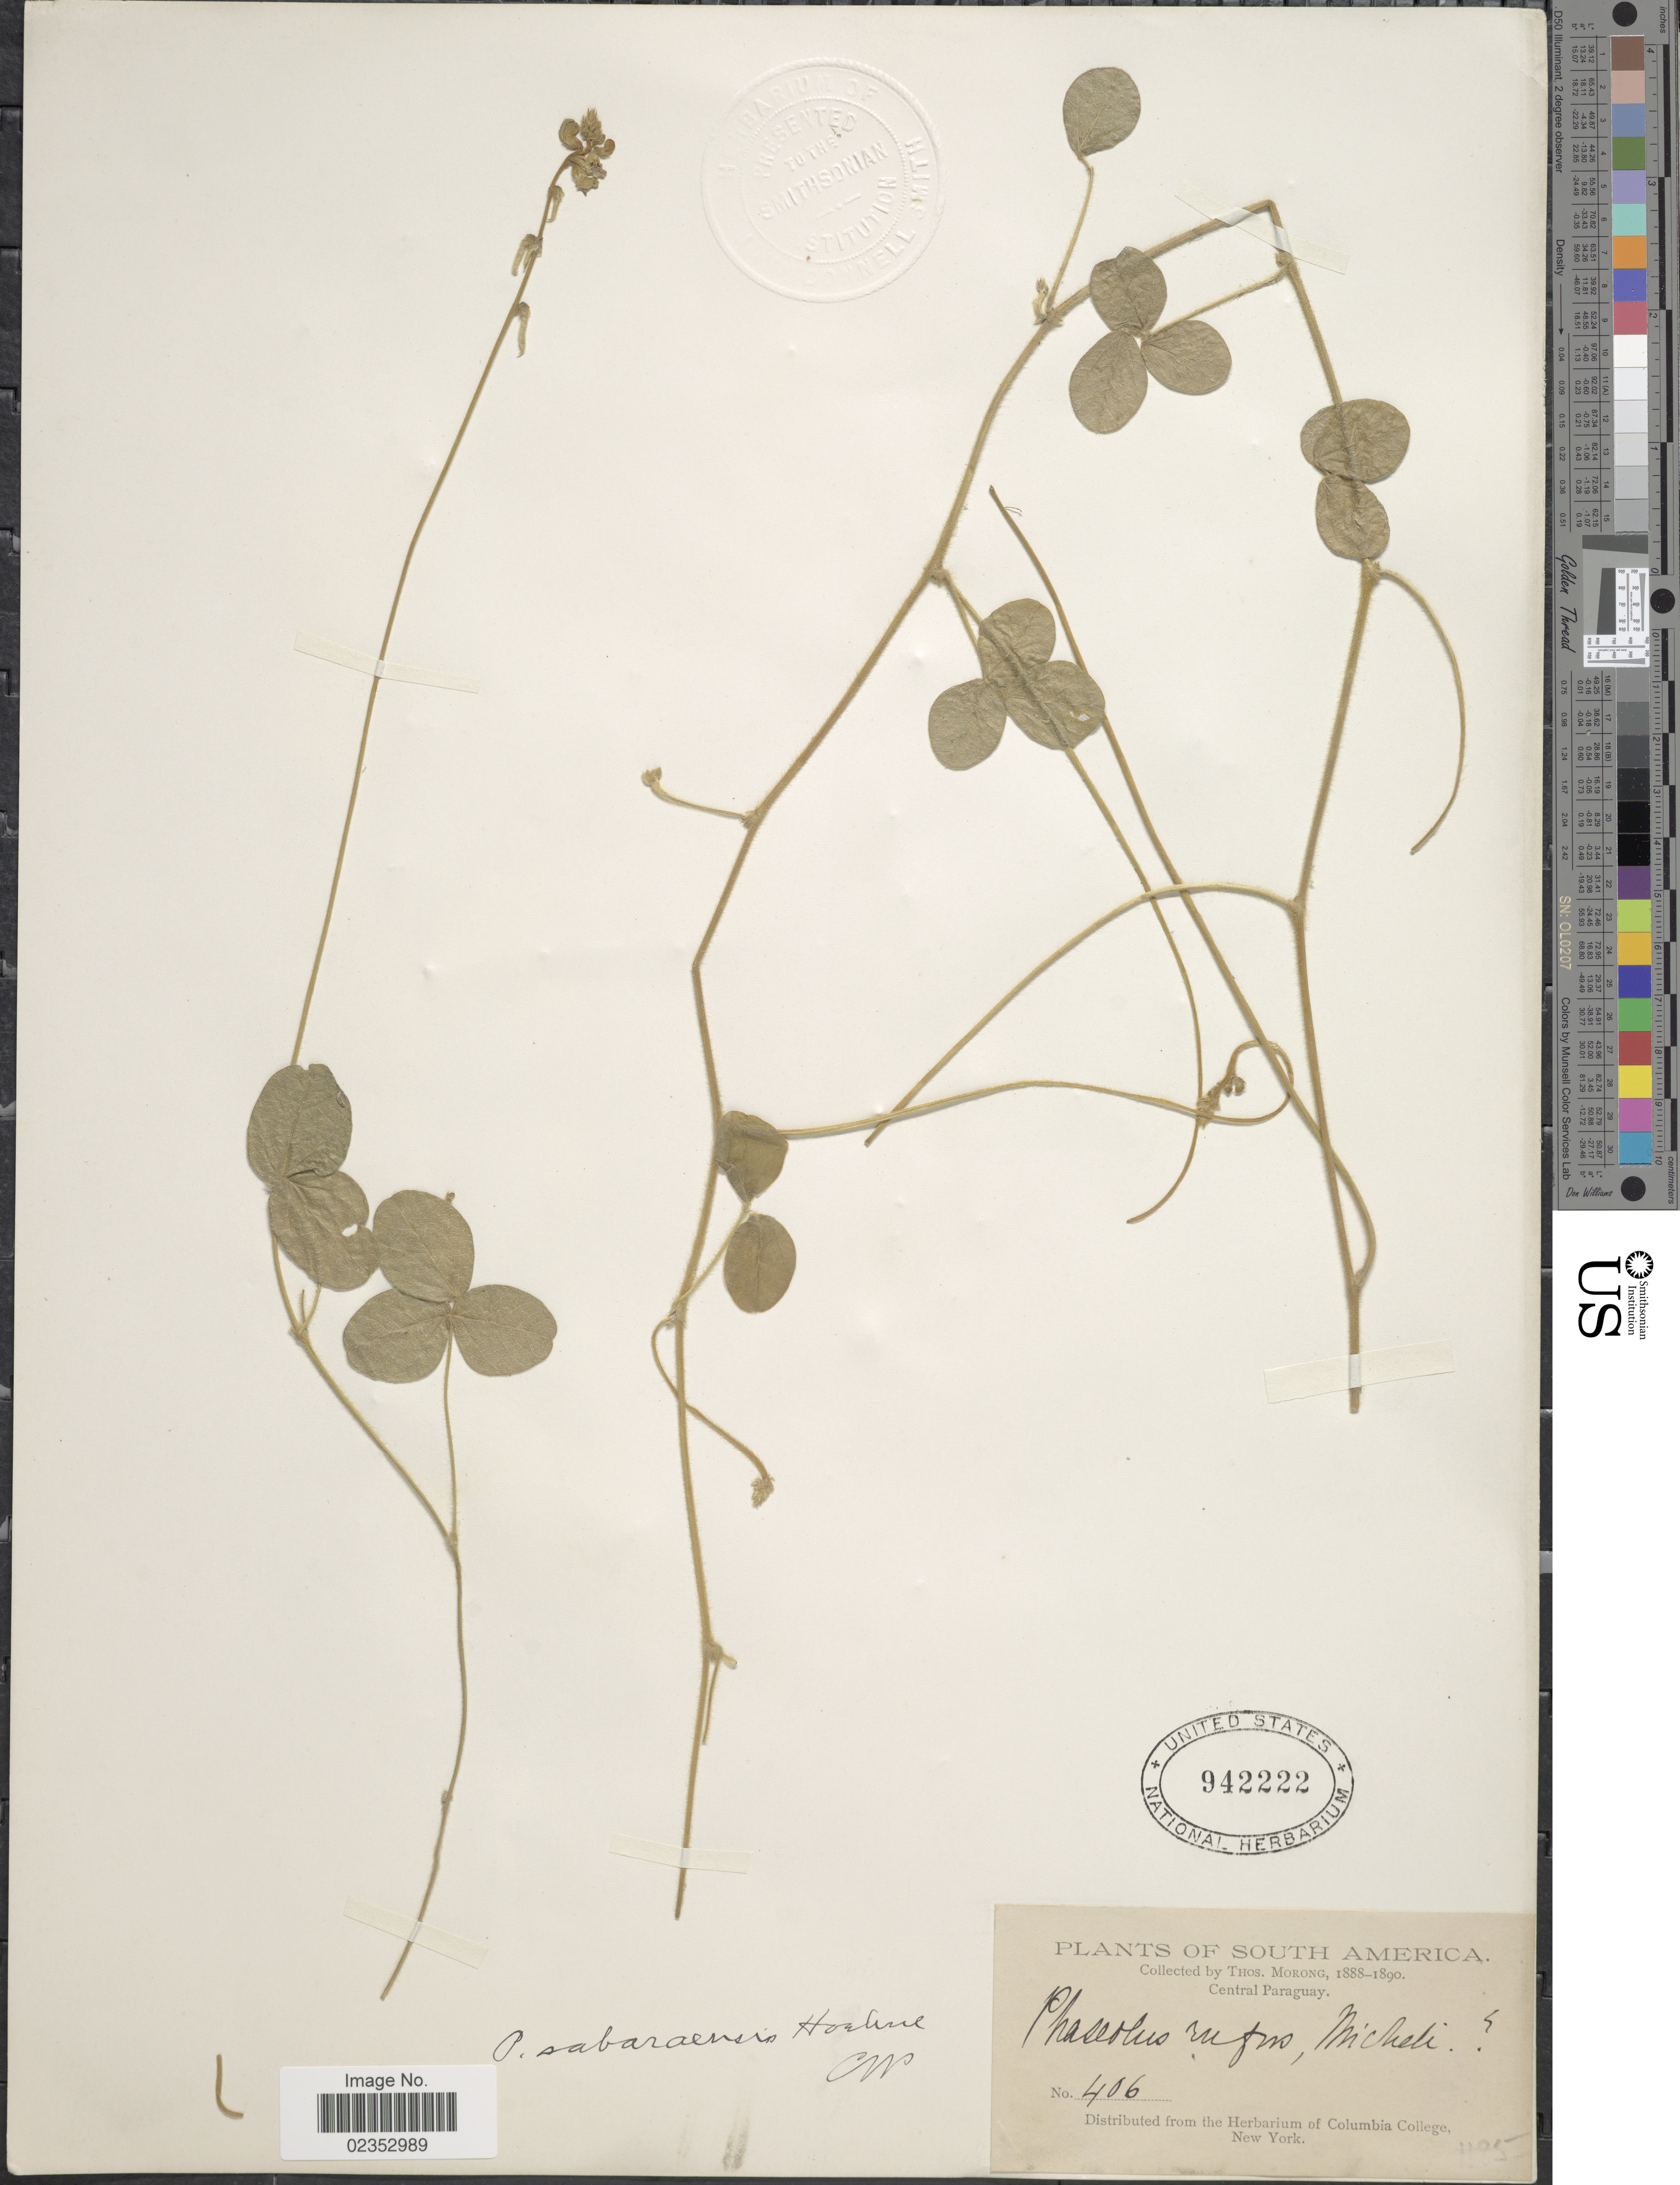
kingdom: Plantae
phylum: Tracheophyta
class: Magnoliopsida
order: Fabales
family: Fabaceae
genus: Macroptilium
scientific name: Macroptilium sabaraense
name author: (Hoehne) V.P. Barbosa ex G.P. Lewis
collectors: T. Morong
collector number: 406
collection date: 1888/1890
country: Paraguay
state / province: Central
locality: Central Paraguay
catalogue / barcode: US 942222